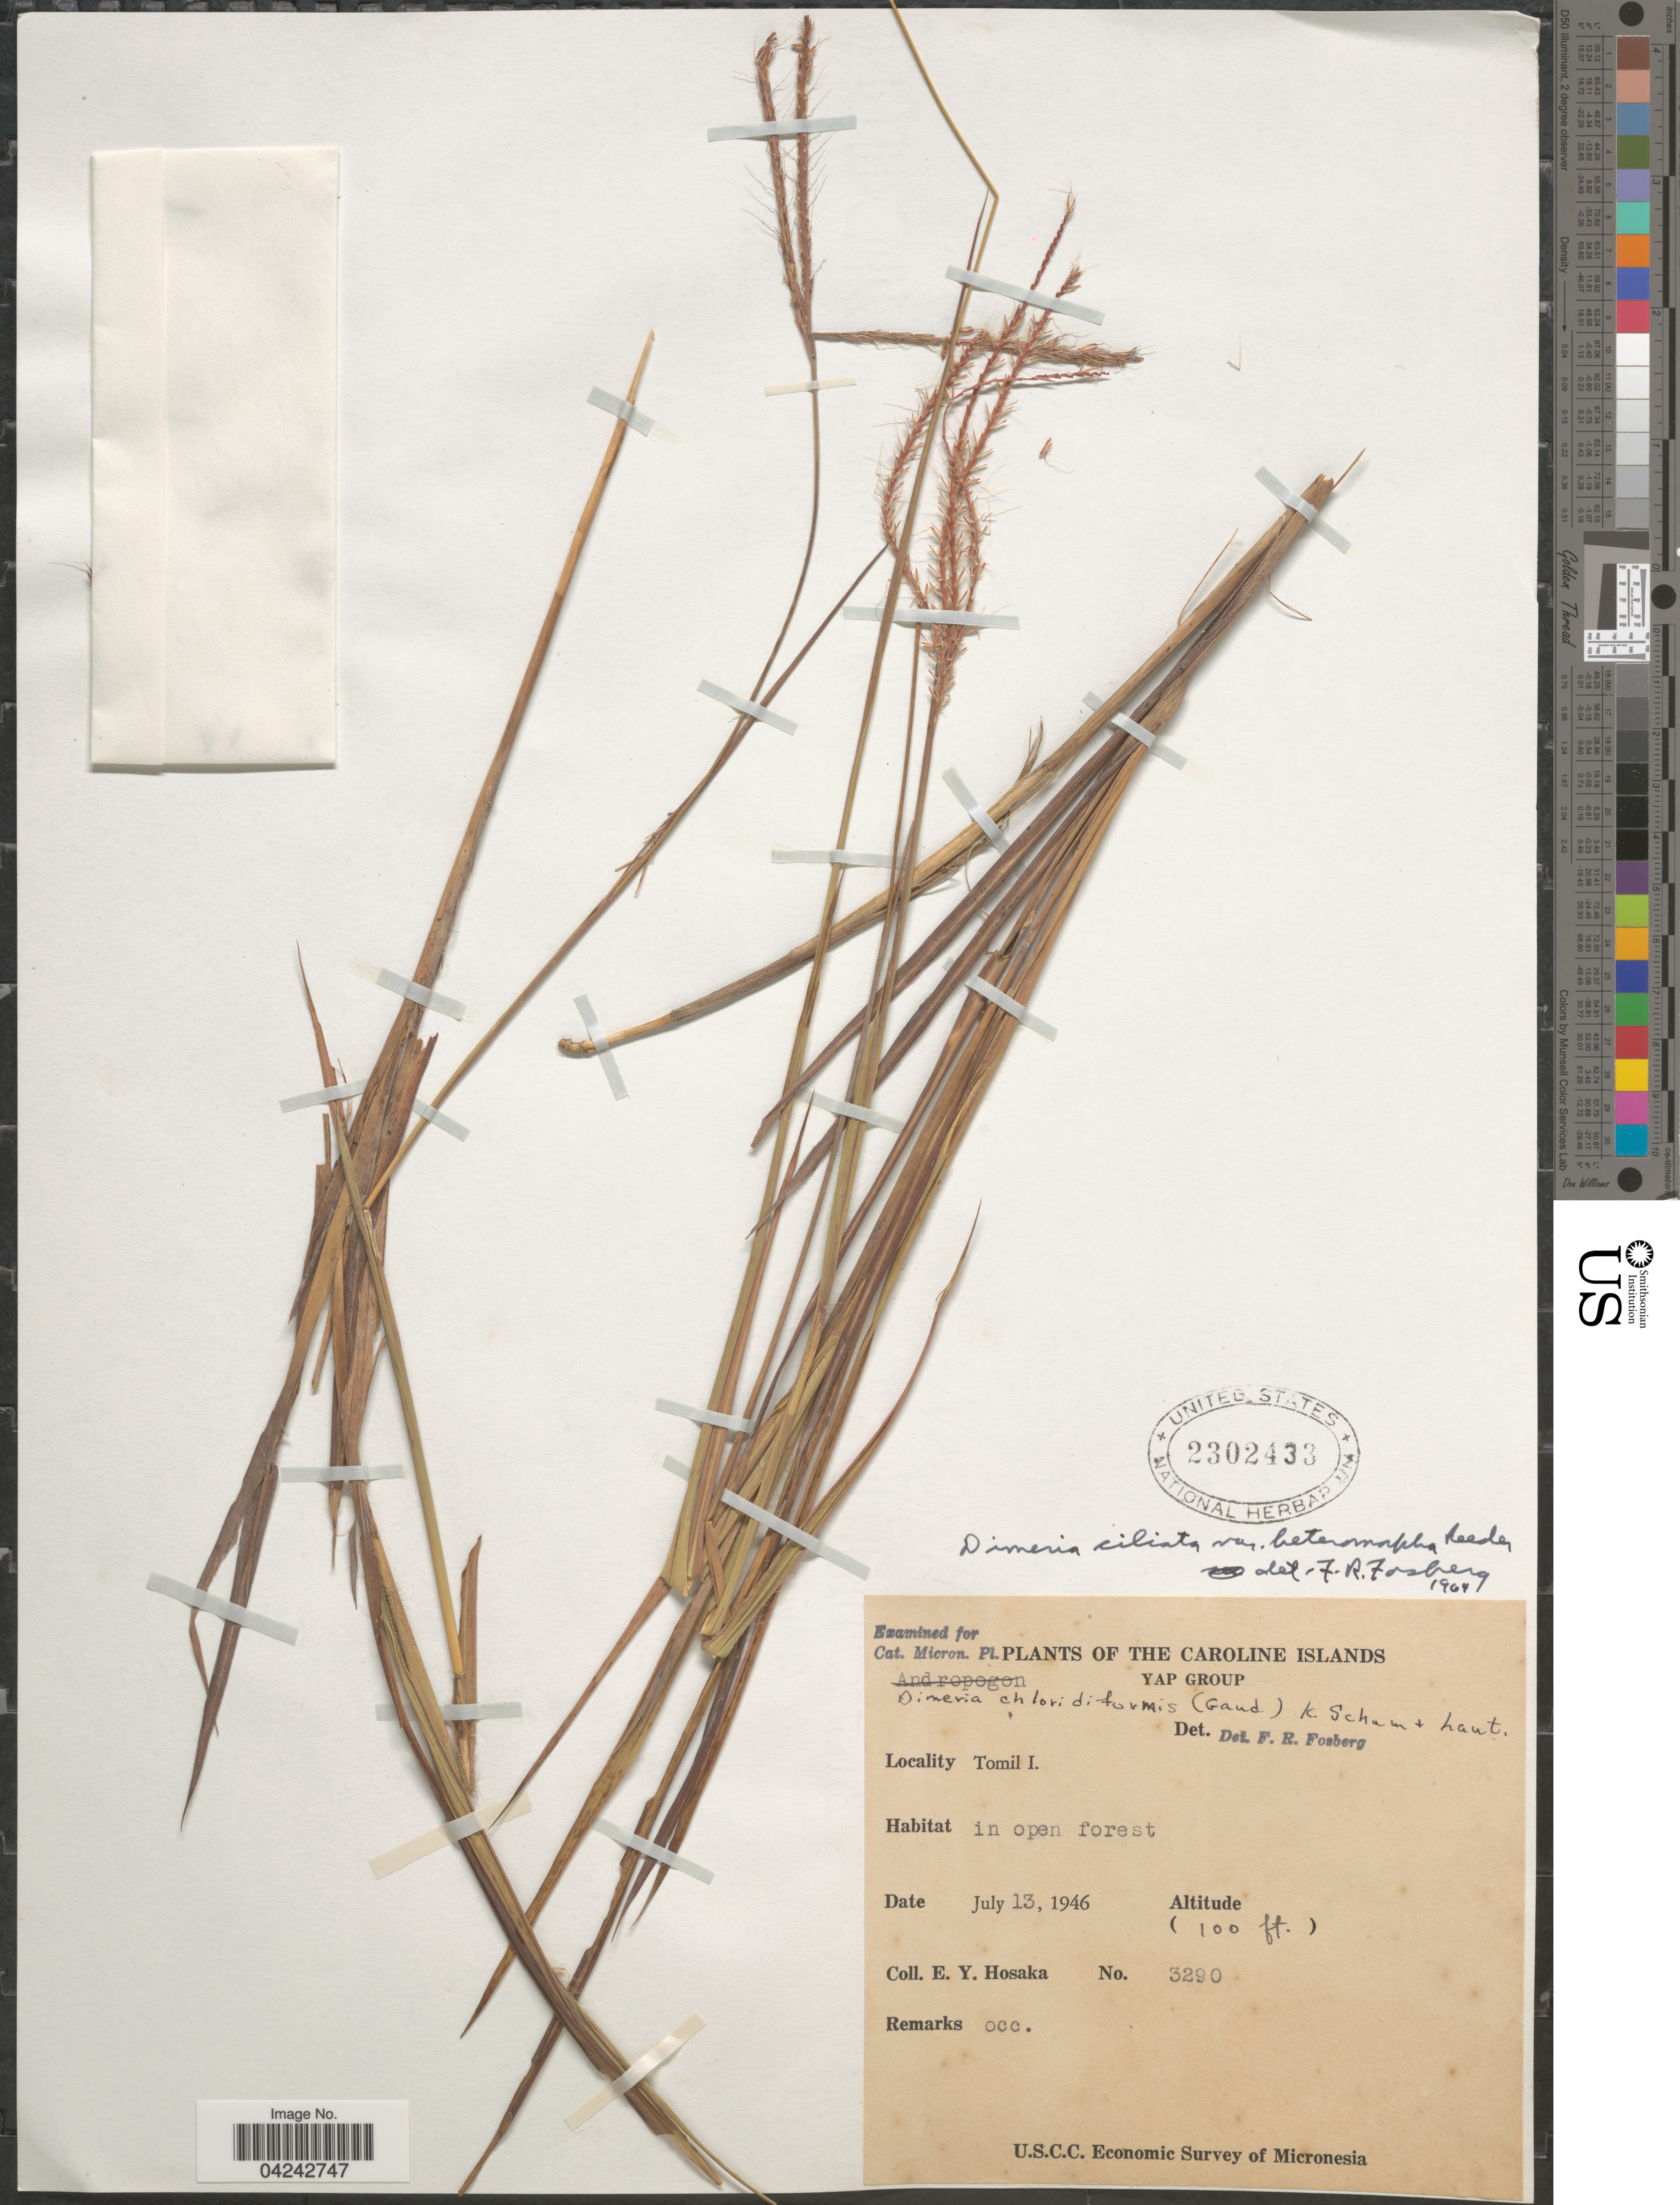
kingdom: Plantae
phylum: Tracheophyta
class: Liliopsida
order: Poales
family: Poaceae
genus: Dimeria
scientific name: Dimeria chloridiformis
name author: (Gaudich.) Schum. & Lauterb.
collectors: E. Y. Hosaka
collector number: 3290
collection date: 1946-07-13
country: Micronesia, Federated States of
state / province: Yap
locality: The Caroline Islands. Yap Group. Tomil I. U.S.C.C. Economic Survey of Micronesia.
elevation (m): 30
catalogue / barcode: US 2302433